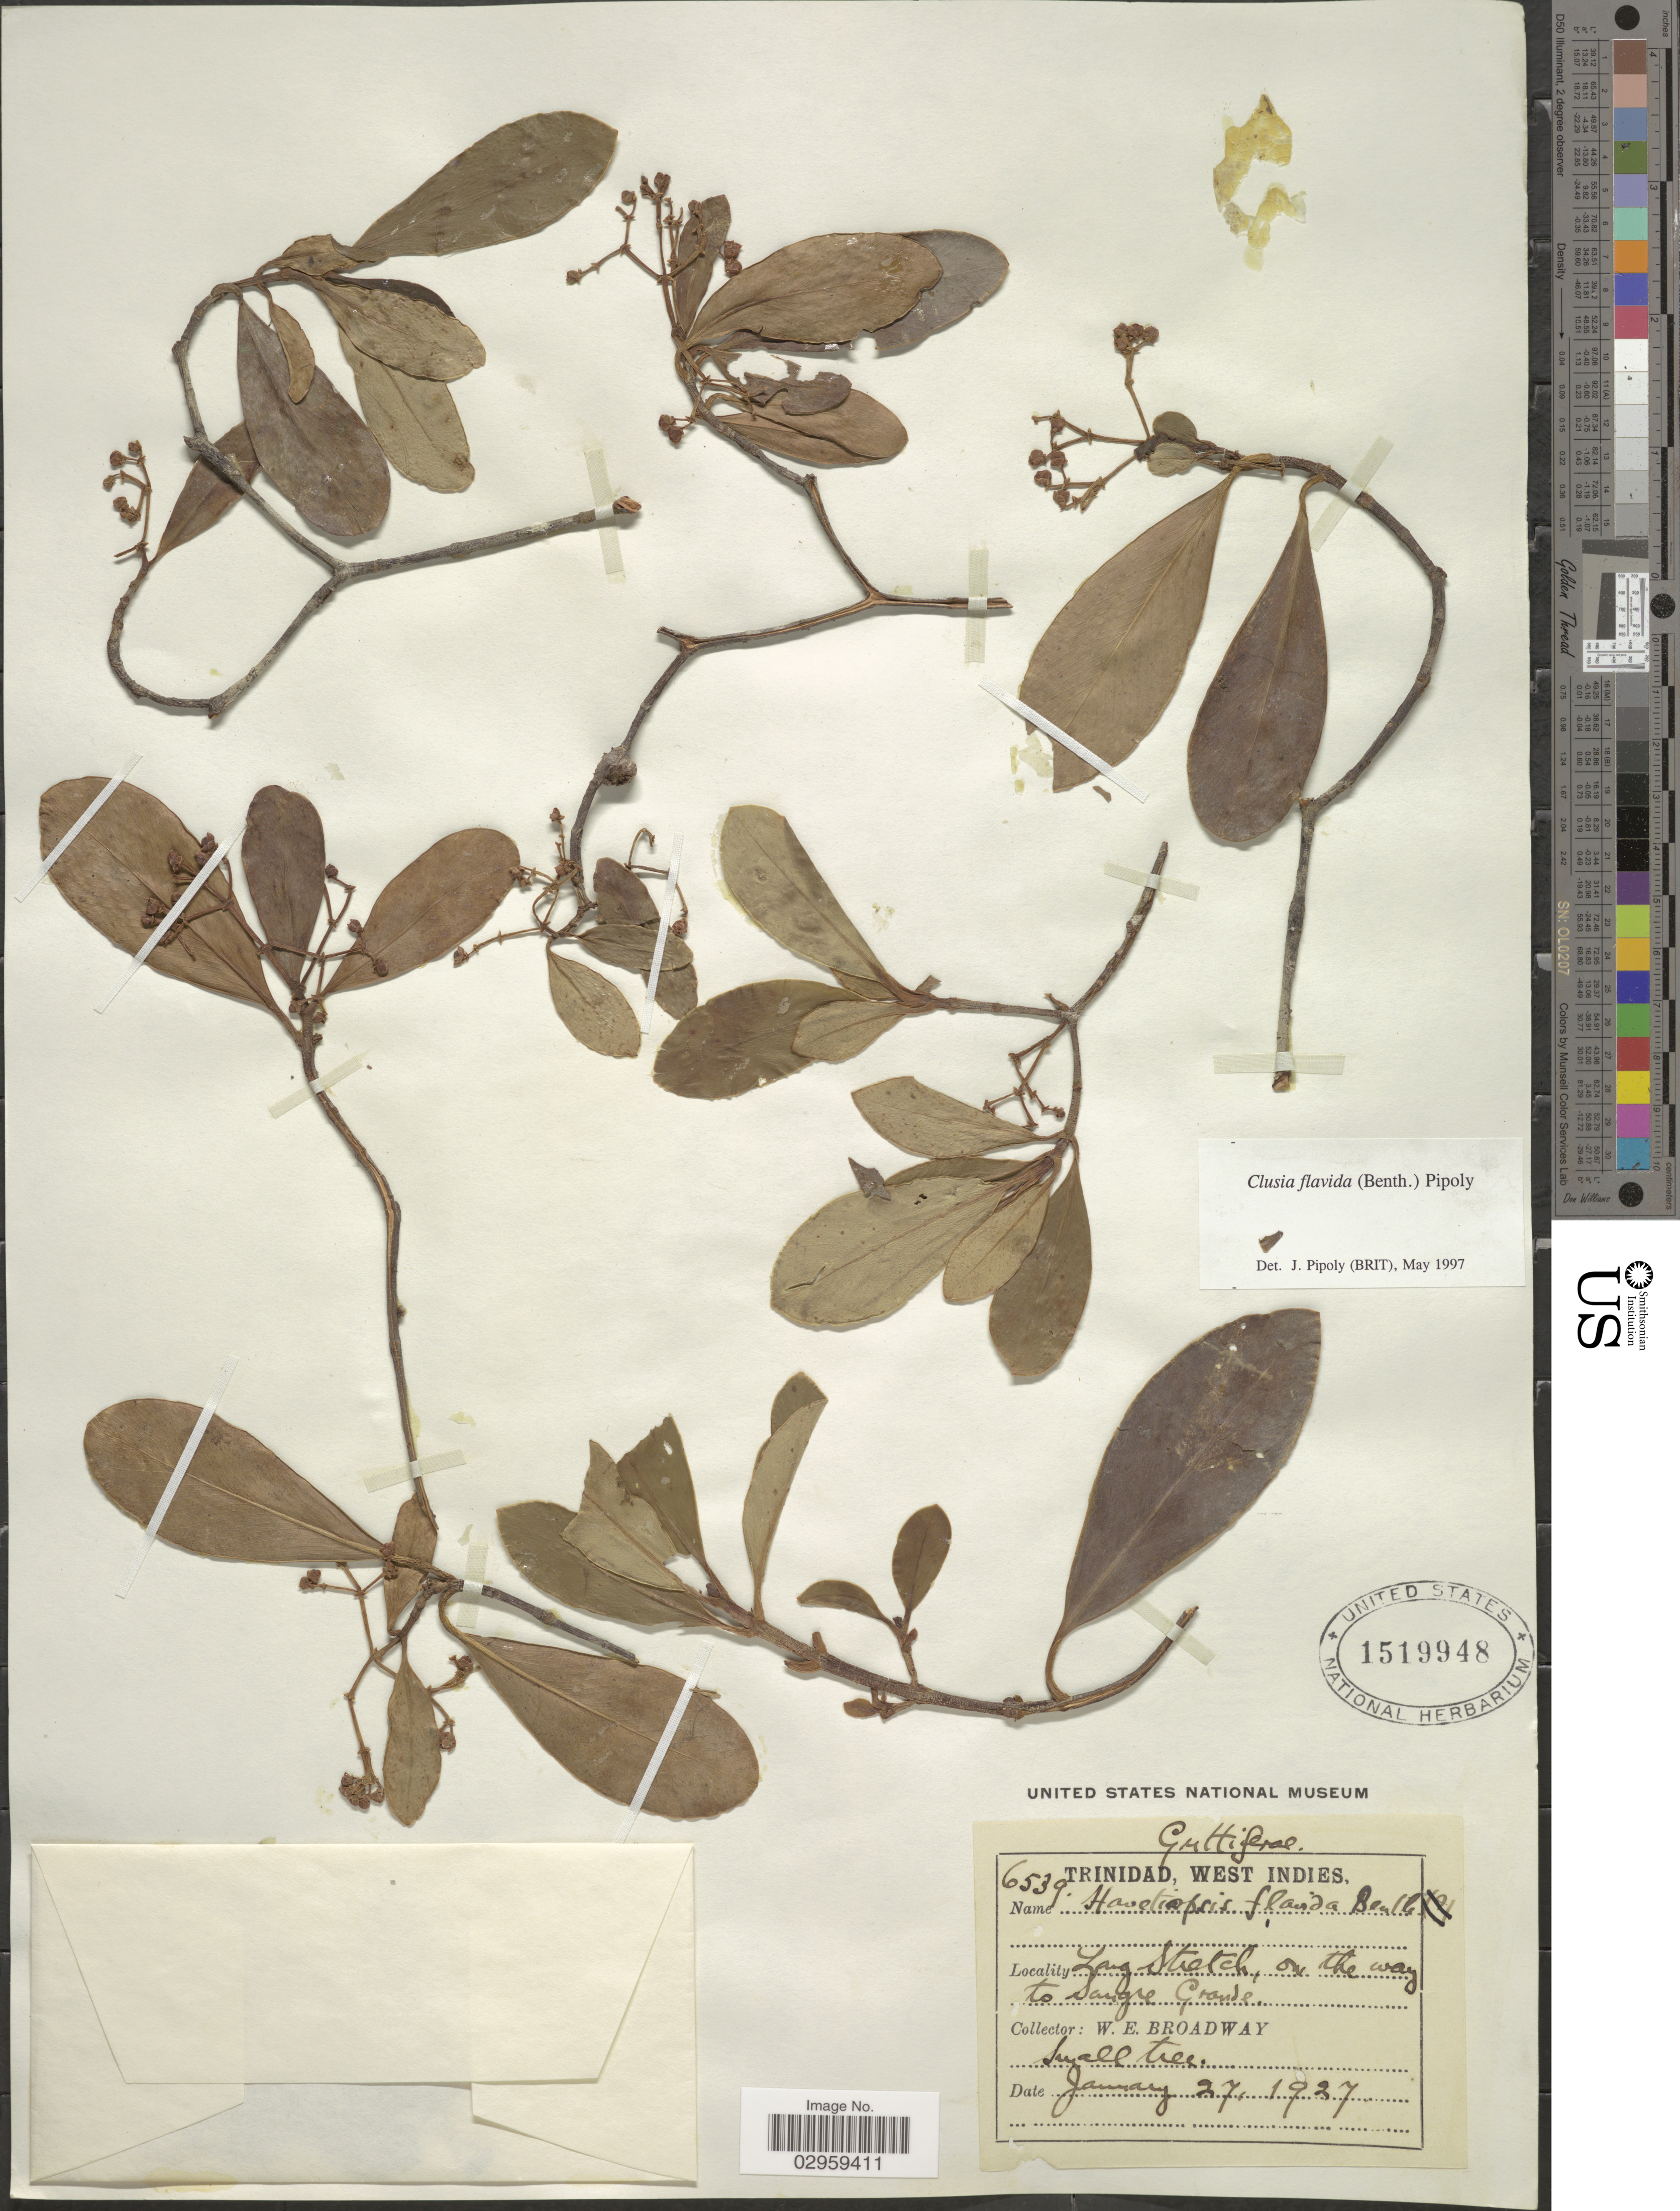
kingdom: Plantae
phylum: Tracheophyta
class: Magnoliopsida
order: Malpighiales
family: Clusiaceae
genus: Clusia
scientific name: Clusia flavida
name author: (Benth.) Pipoly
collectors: W. E. Broadway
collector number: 6539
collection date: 1927-01-27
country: Trinidad and Tobago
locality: Trinidad. Long Stretch, on the way to Sangre Grande.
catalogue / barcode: US 1519948